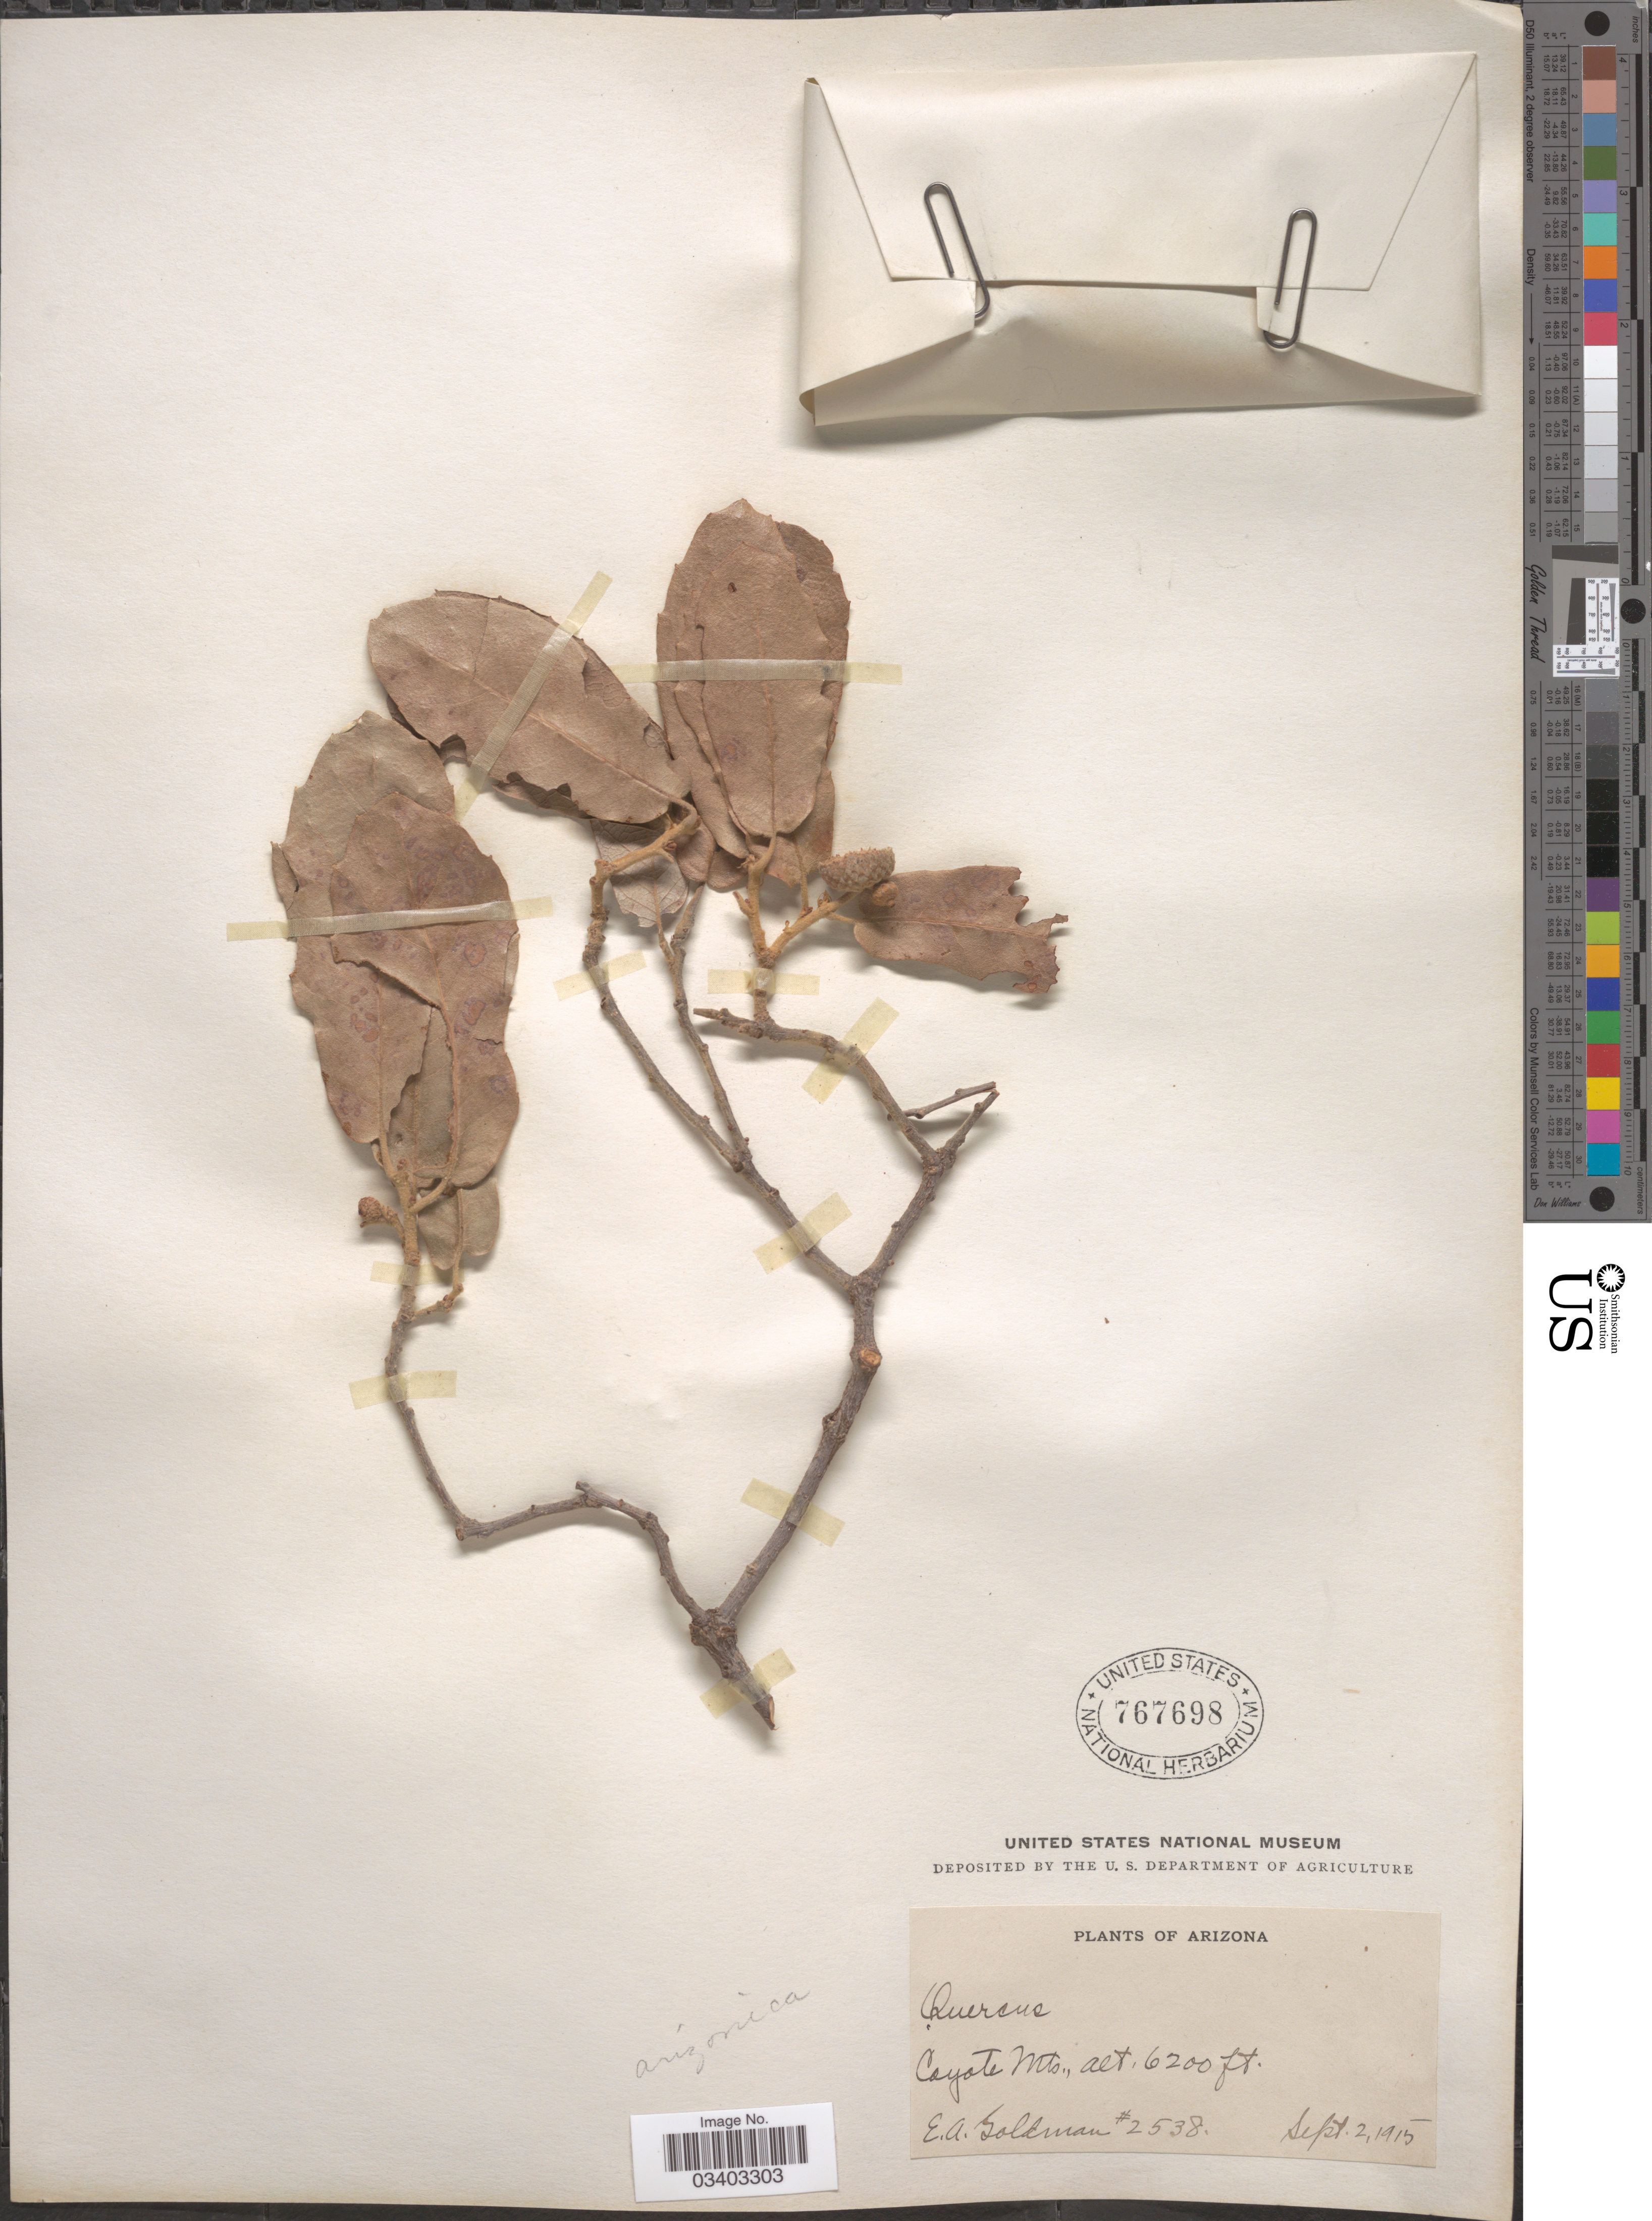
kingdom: Plantae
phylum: Tracheophyta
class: Magnoliopsida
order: Fagales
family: Fagaceae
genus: Quercus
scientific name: Quercus arizonica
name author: Sarg.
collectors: E. A. Goldman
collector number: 2538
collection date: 1915-09-02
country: United States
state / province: Arizona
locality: Coyote Mts.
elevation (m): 1890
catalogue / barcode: US 767698